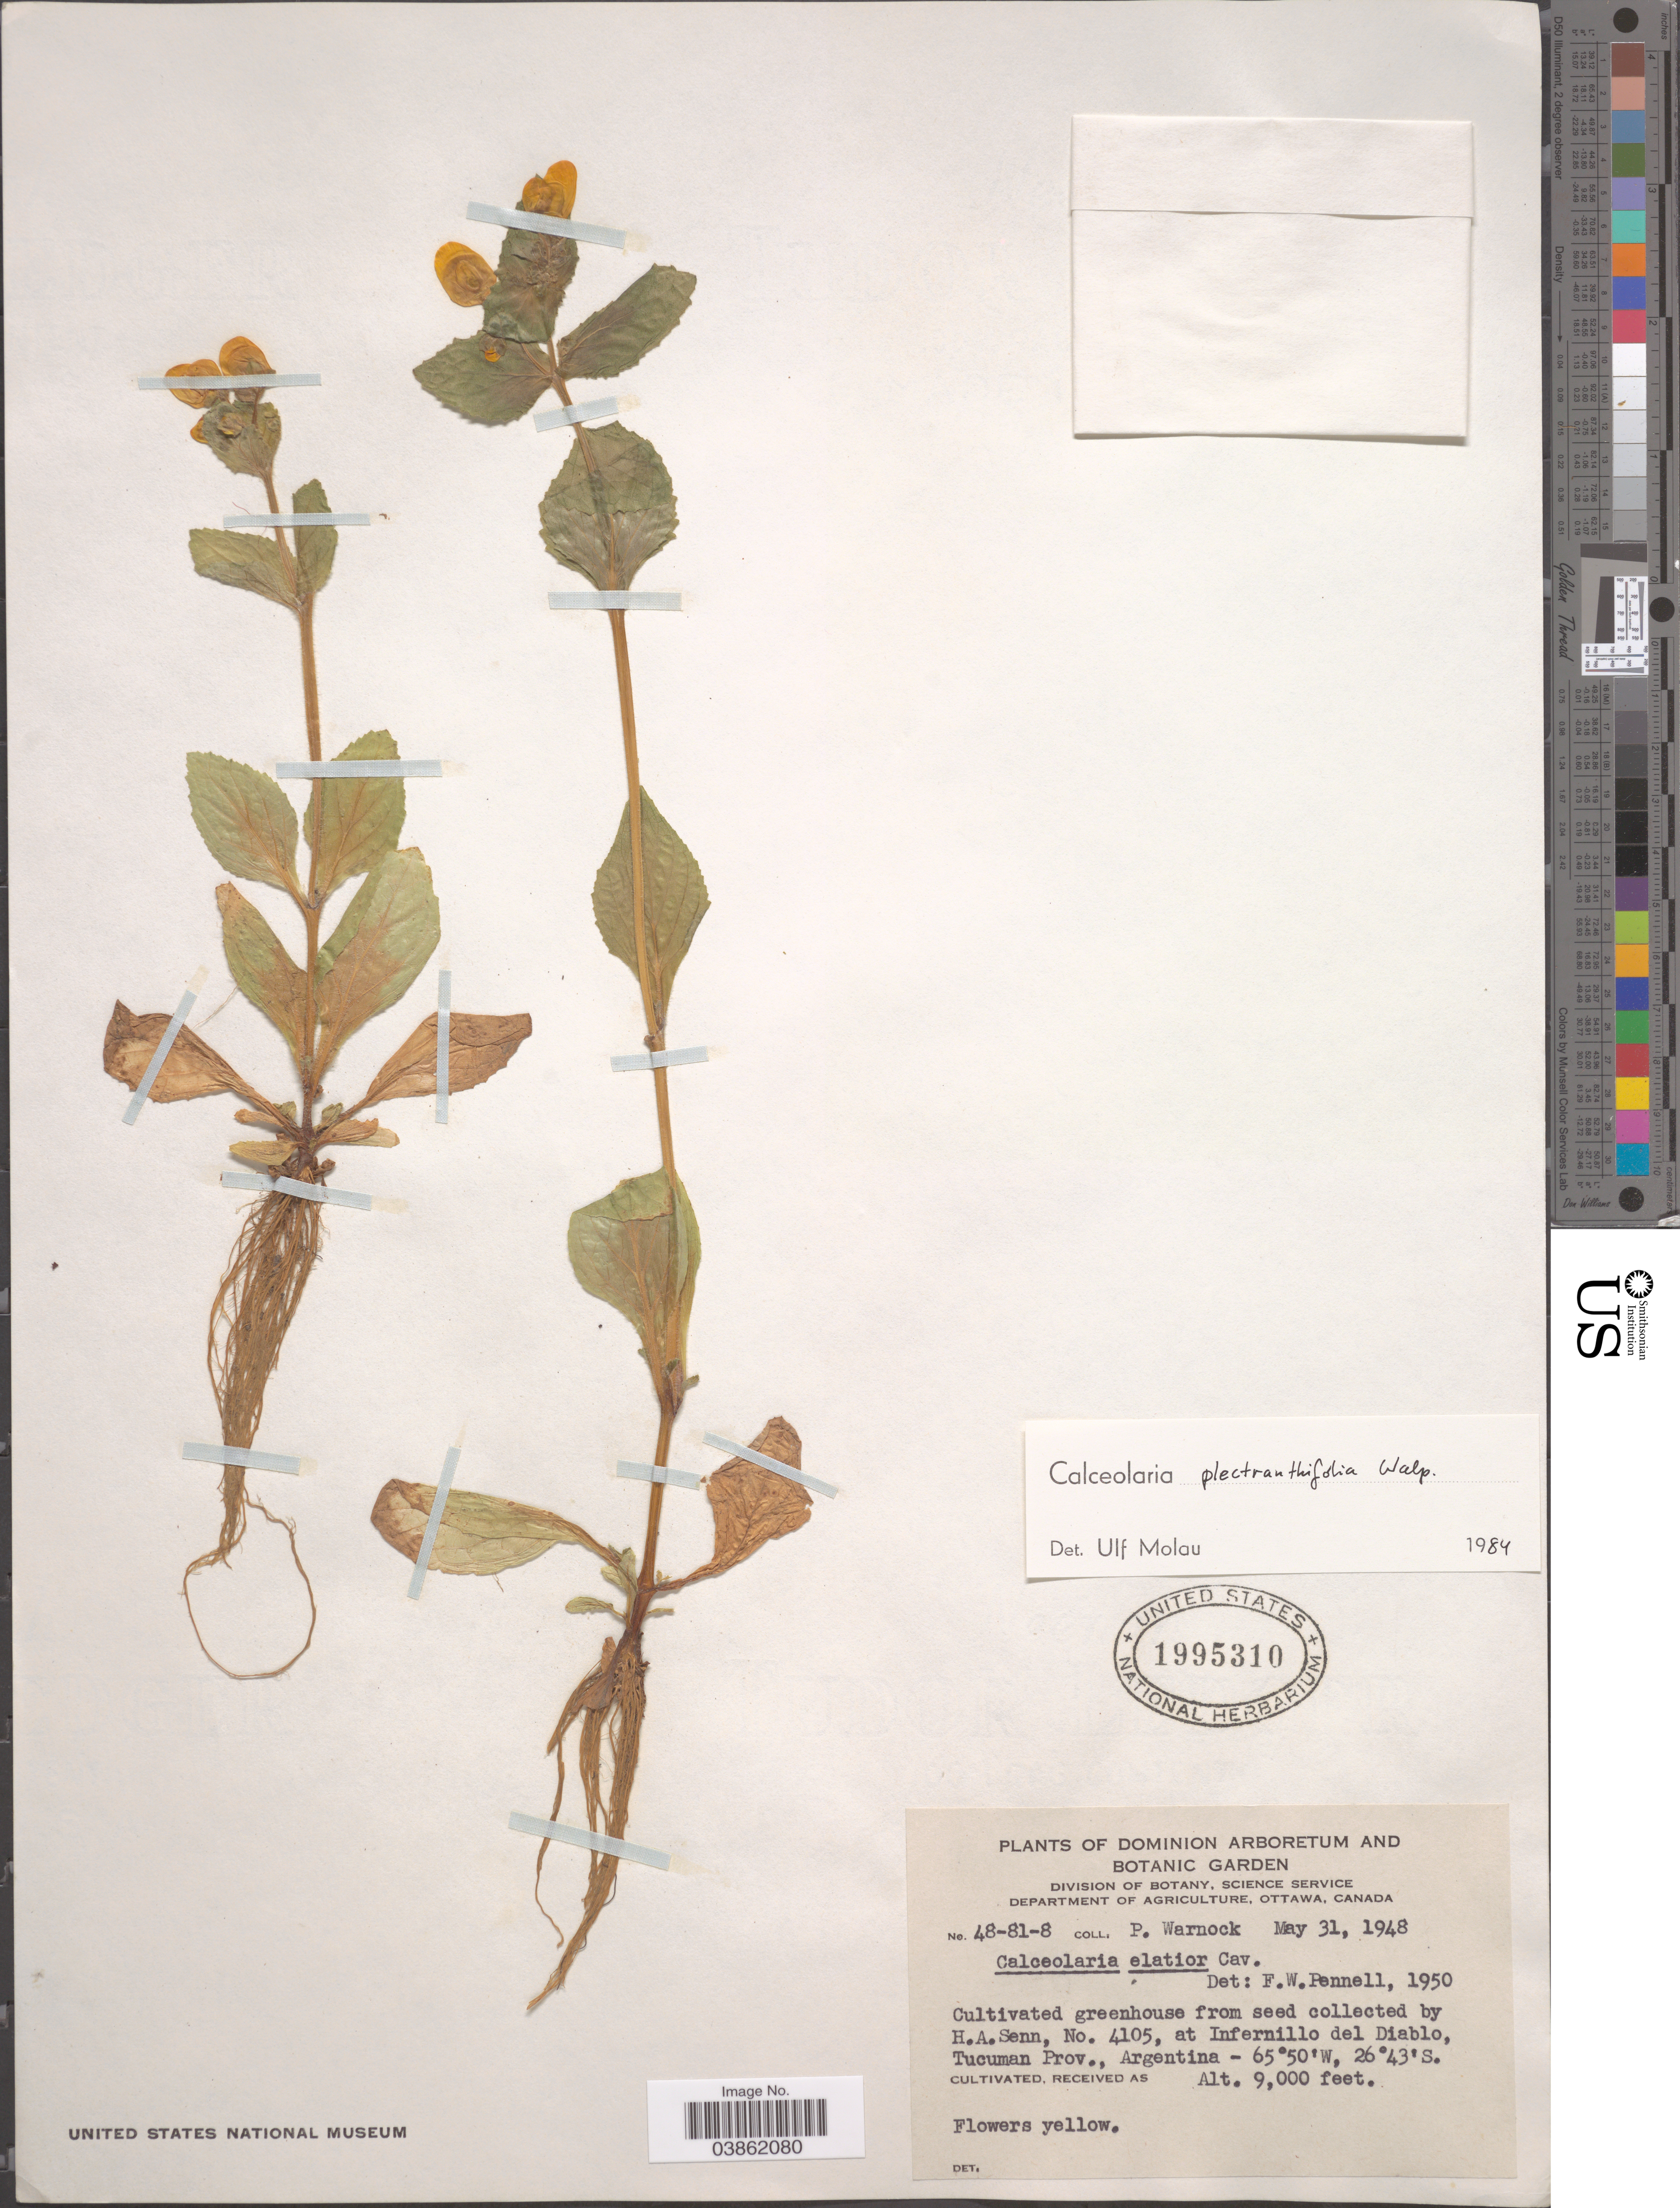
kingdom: Plantae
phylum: Tracheophyta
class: Magnoliopsida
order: Lamiales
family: Calceolariaceae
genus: Calceolaria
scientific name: Calceolaria plectranthifolia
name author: Walp.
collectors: P. Warnock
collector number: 48-81-8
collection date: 1948-05-31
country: Argentina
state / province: Tucuman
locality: Dominion Arboretum and Botanic Garden. Cultivated from seed collected at Infernillo del Diablo, Tucuman Prov. Argentina.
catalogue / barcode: US 1995310